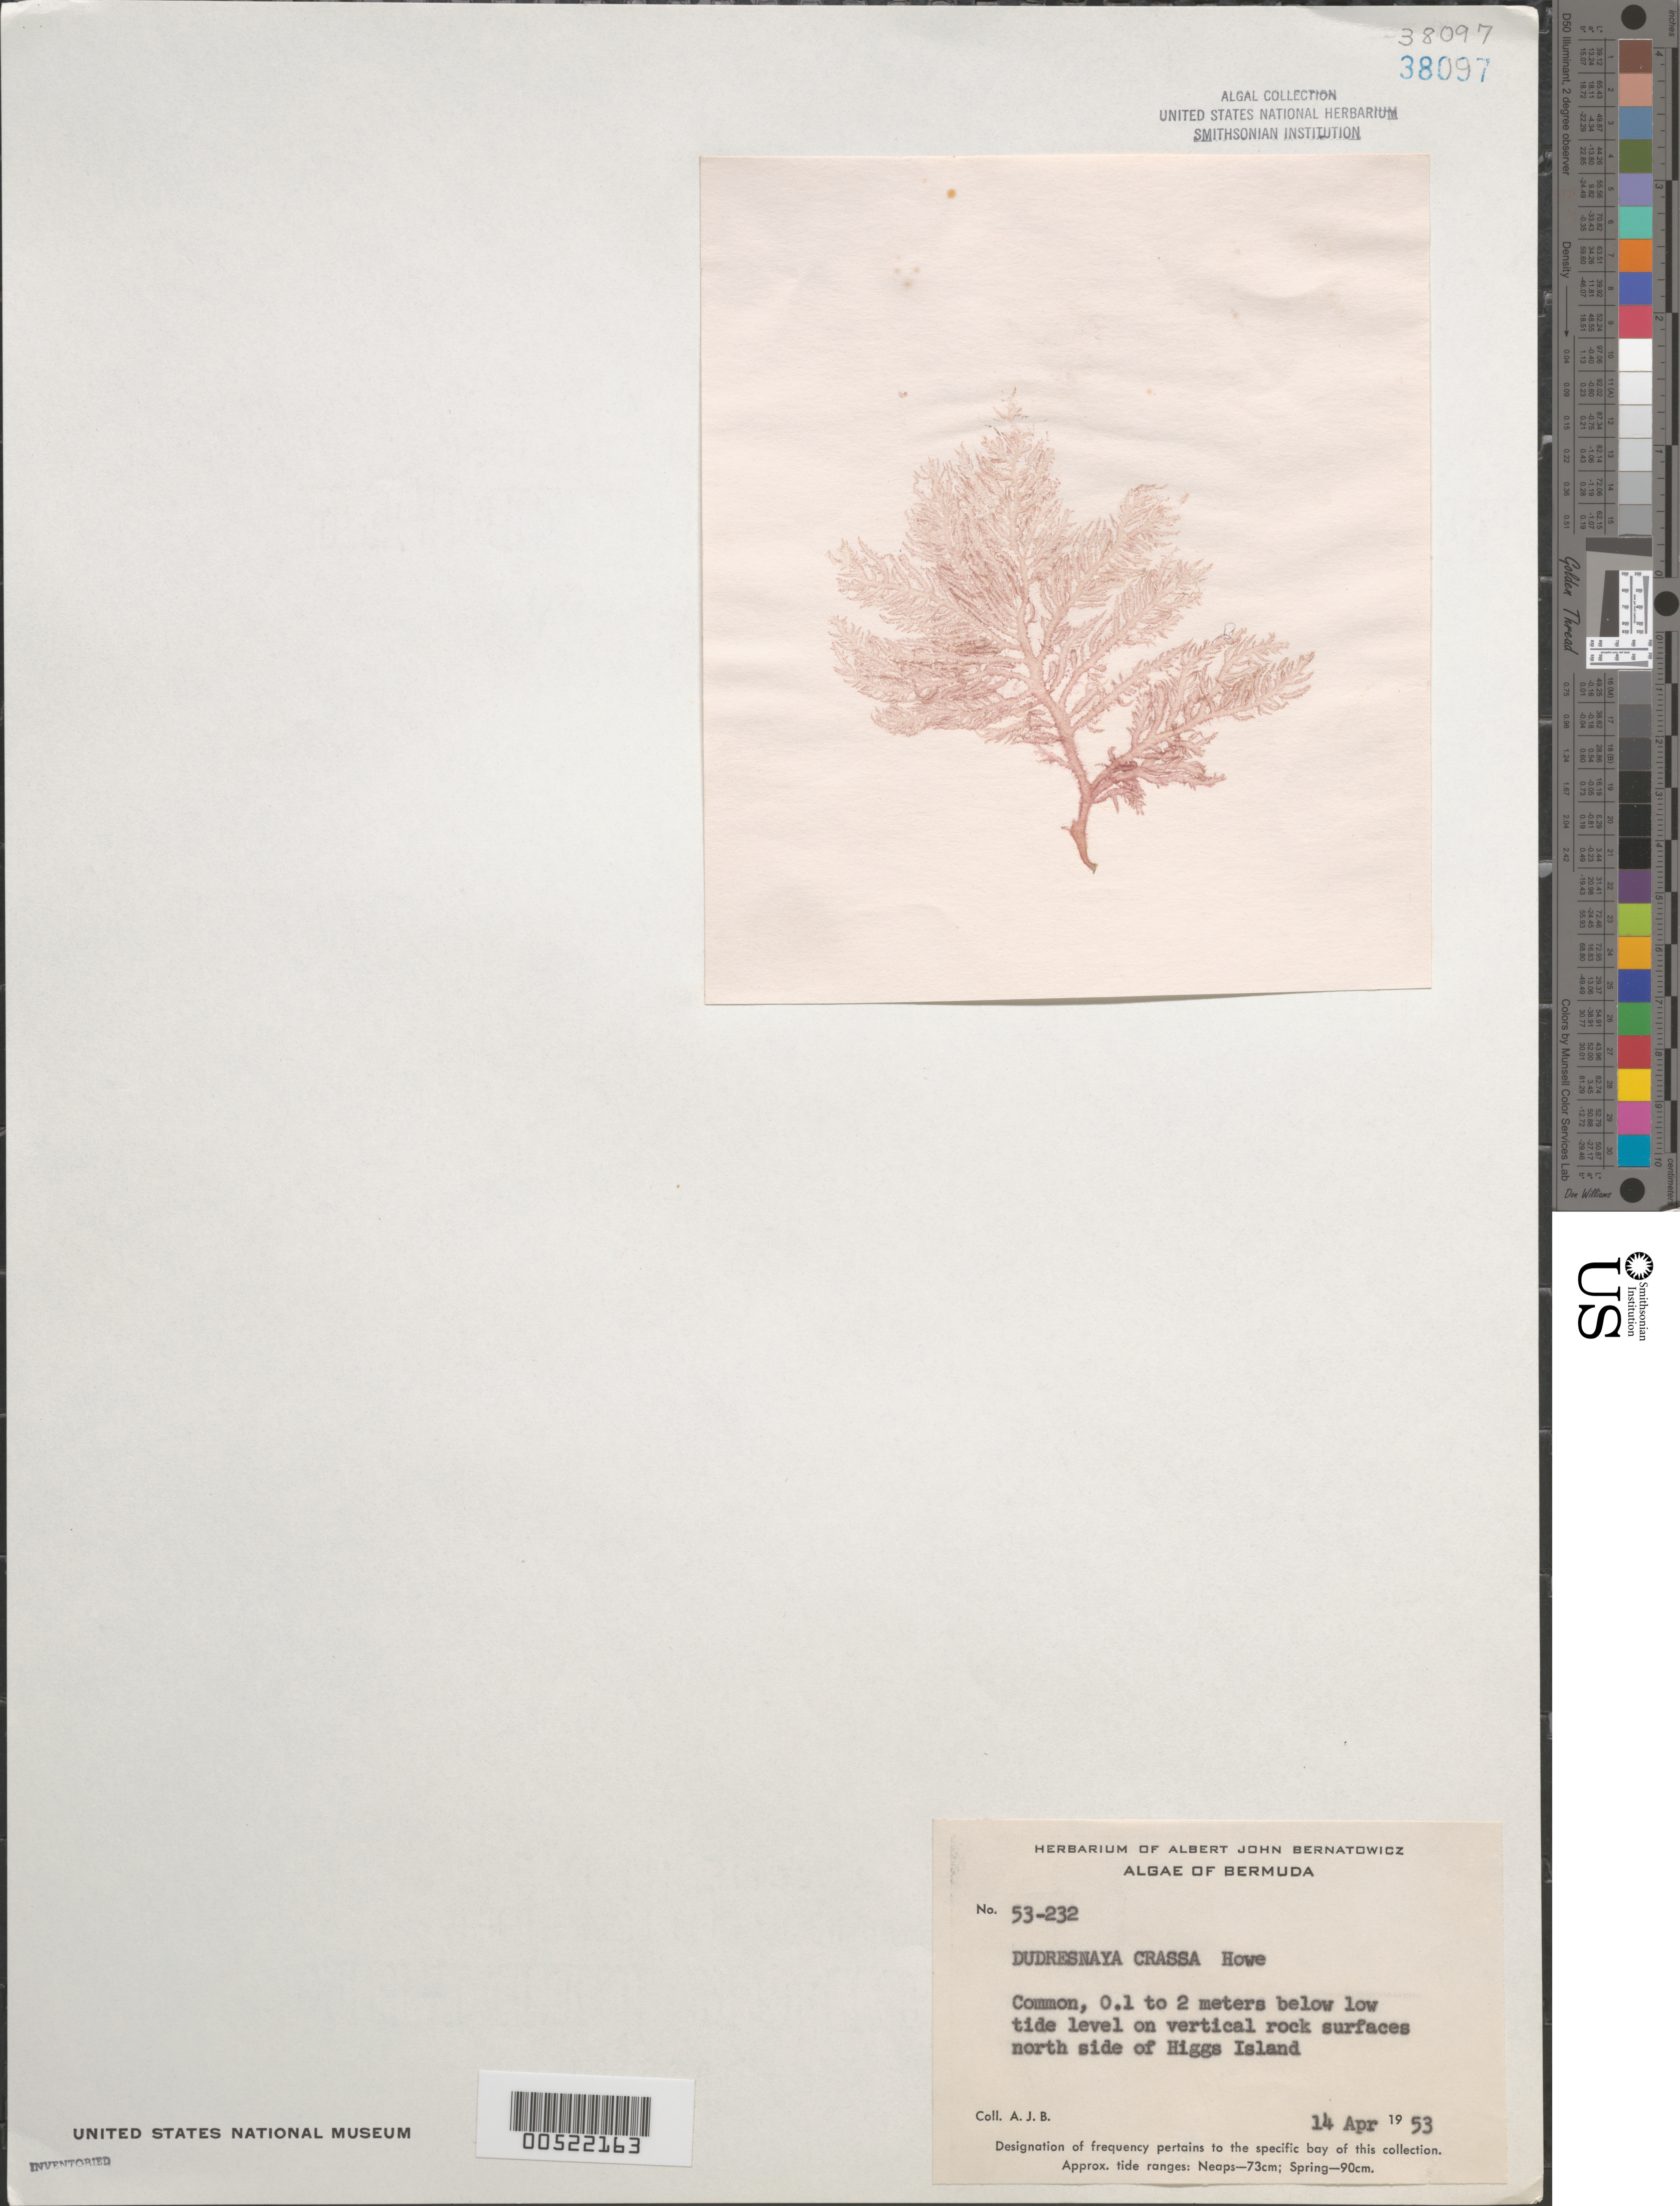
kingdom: Plantae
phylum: Rhodophyta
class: Florideophyceae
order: Gigartinales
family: Dumontiaceae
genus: Dudresnaya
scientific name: Dudresnaya crassa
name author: M. Howe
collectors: A. Bernatowicz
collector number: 53-232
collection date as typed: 14 Apr 1953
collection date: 1953-04-14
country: Bermuda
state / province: Saint George's (parish)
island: St. David's Island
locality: Higgs Island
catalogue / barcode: US 38097